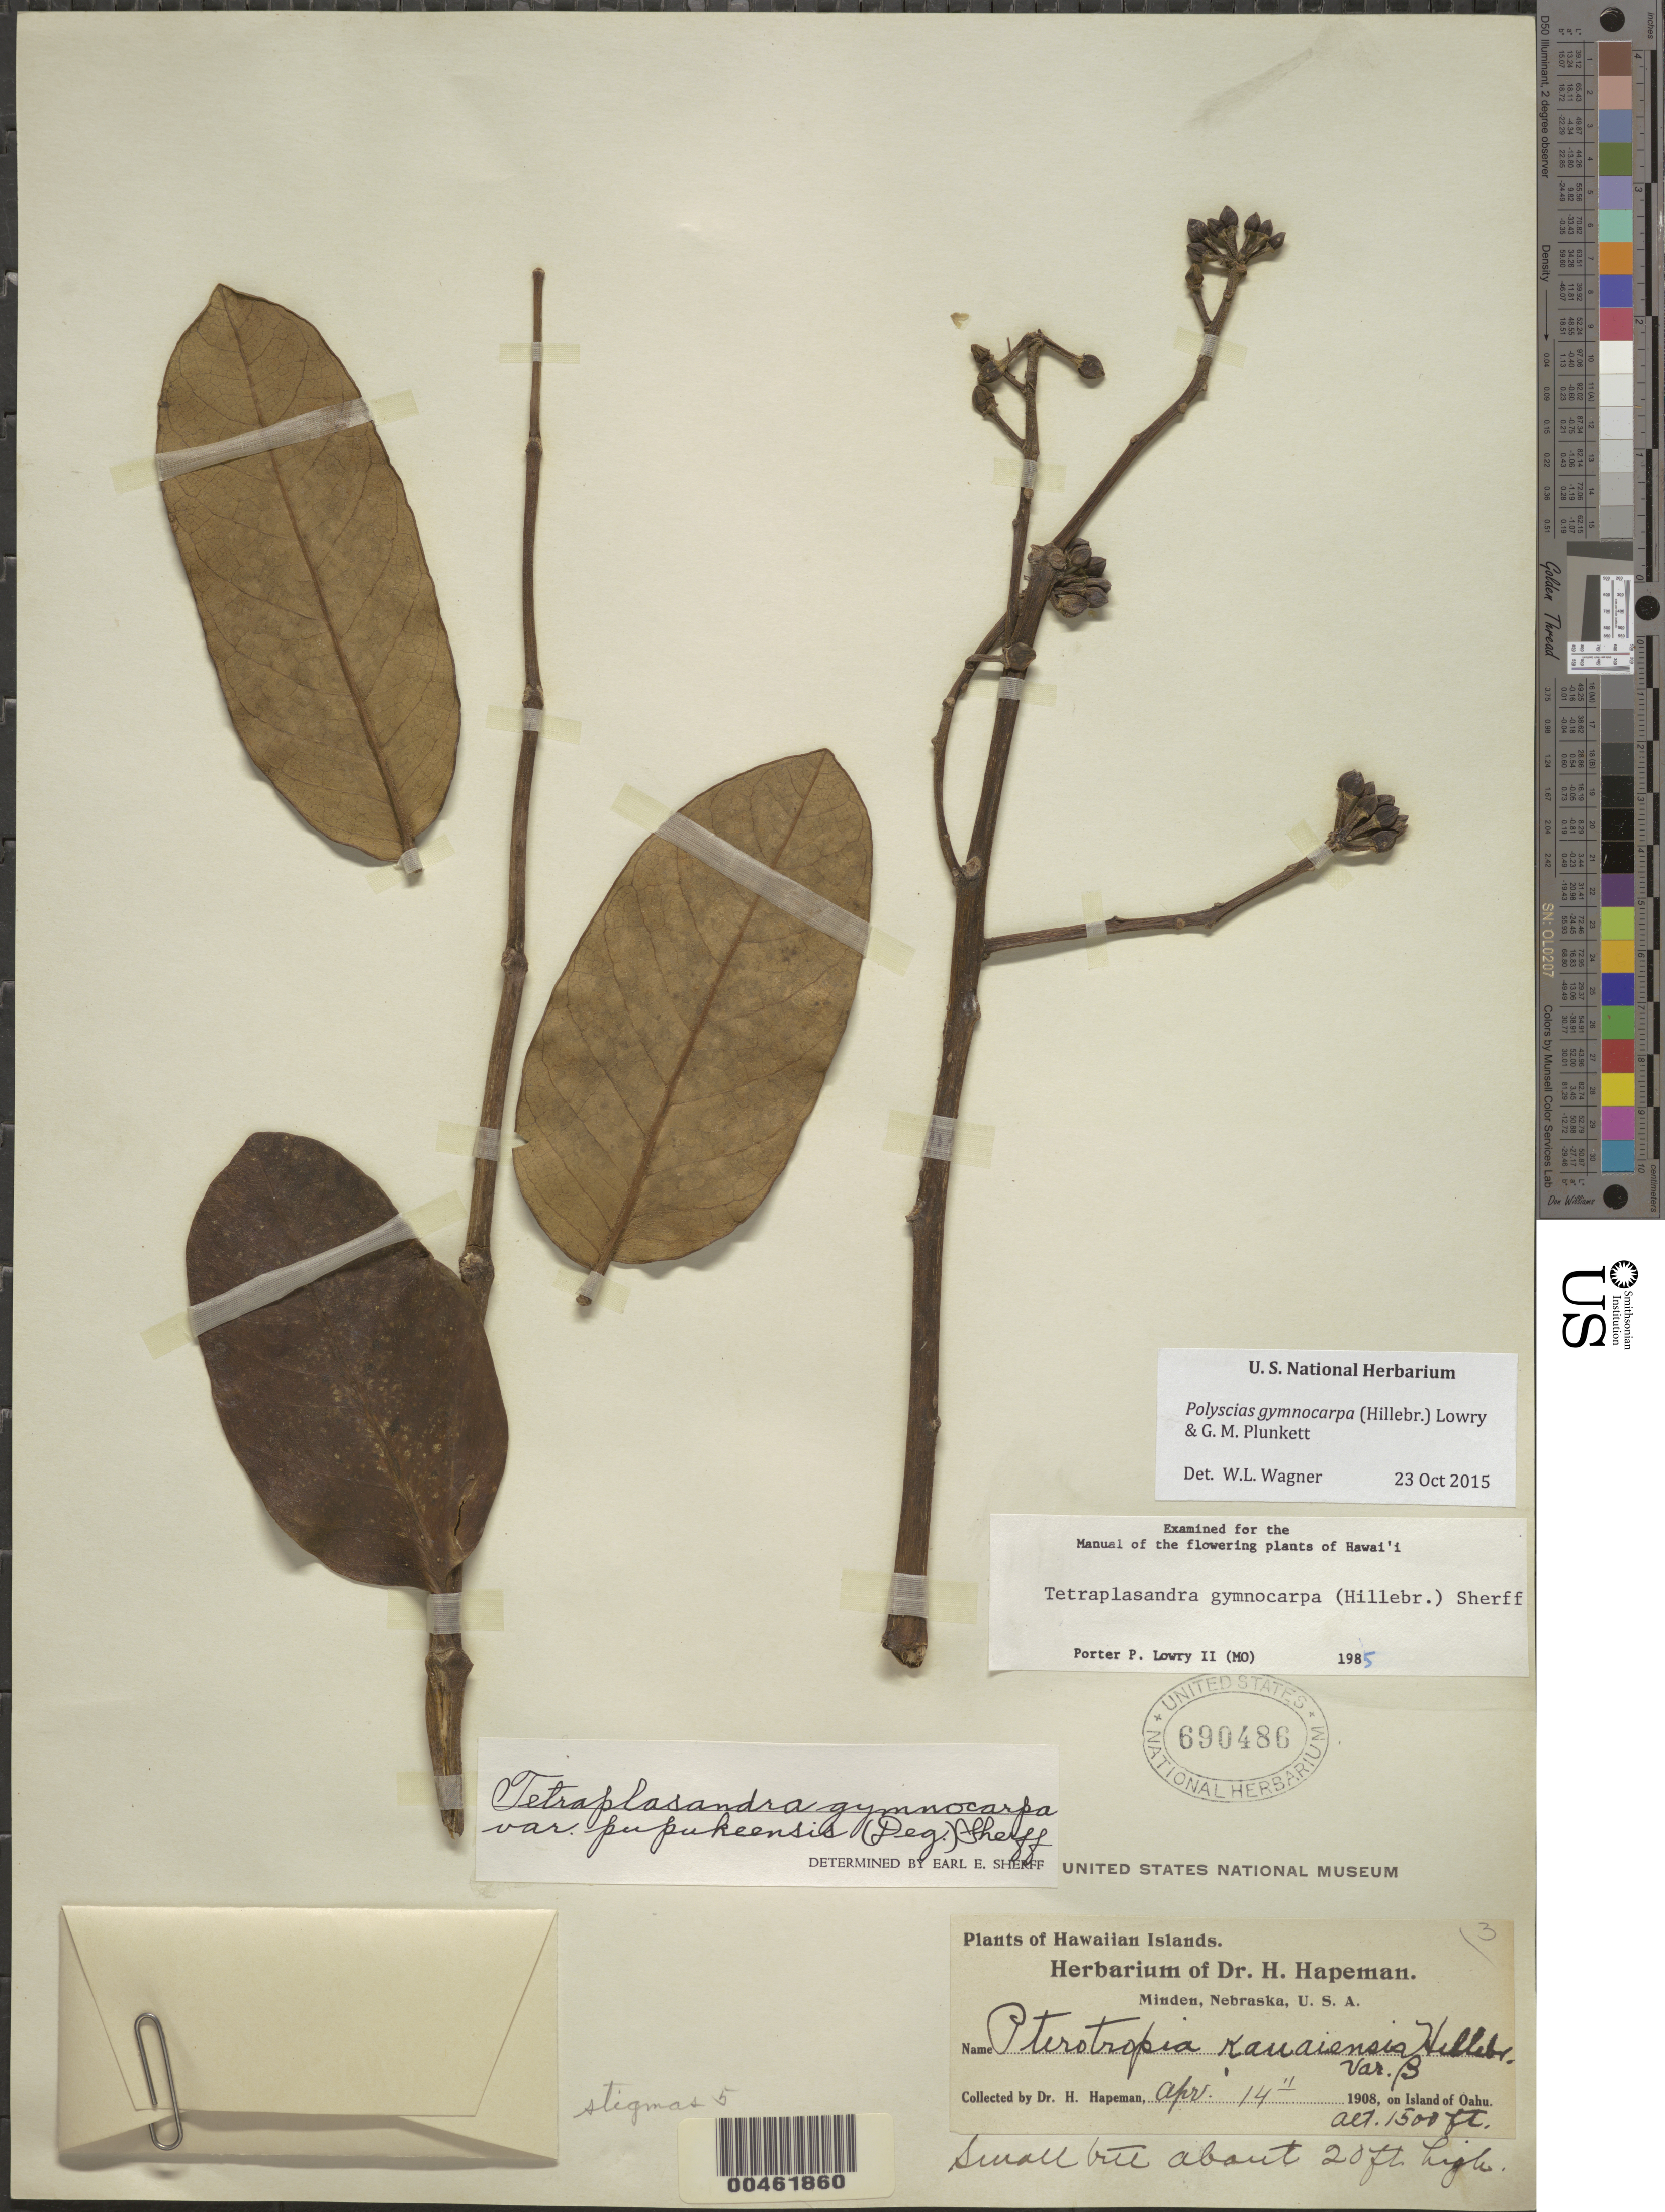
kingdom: Plantae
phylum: Tracheophyta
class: Magnoliopsida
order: Apiales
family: Araliaceae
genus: Polyscias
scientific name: Polyscias gymnocarpa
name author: (Hillebr.) Lowry & G. M. Plunkett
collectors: H. Hapeman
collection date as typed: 14 Apr 1908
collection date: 1908-04-14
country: United States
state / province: Hawaii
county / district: Hawaii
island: Oahu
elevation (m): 457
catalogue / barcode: US 690486